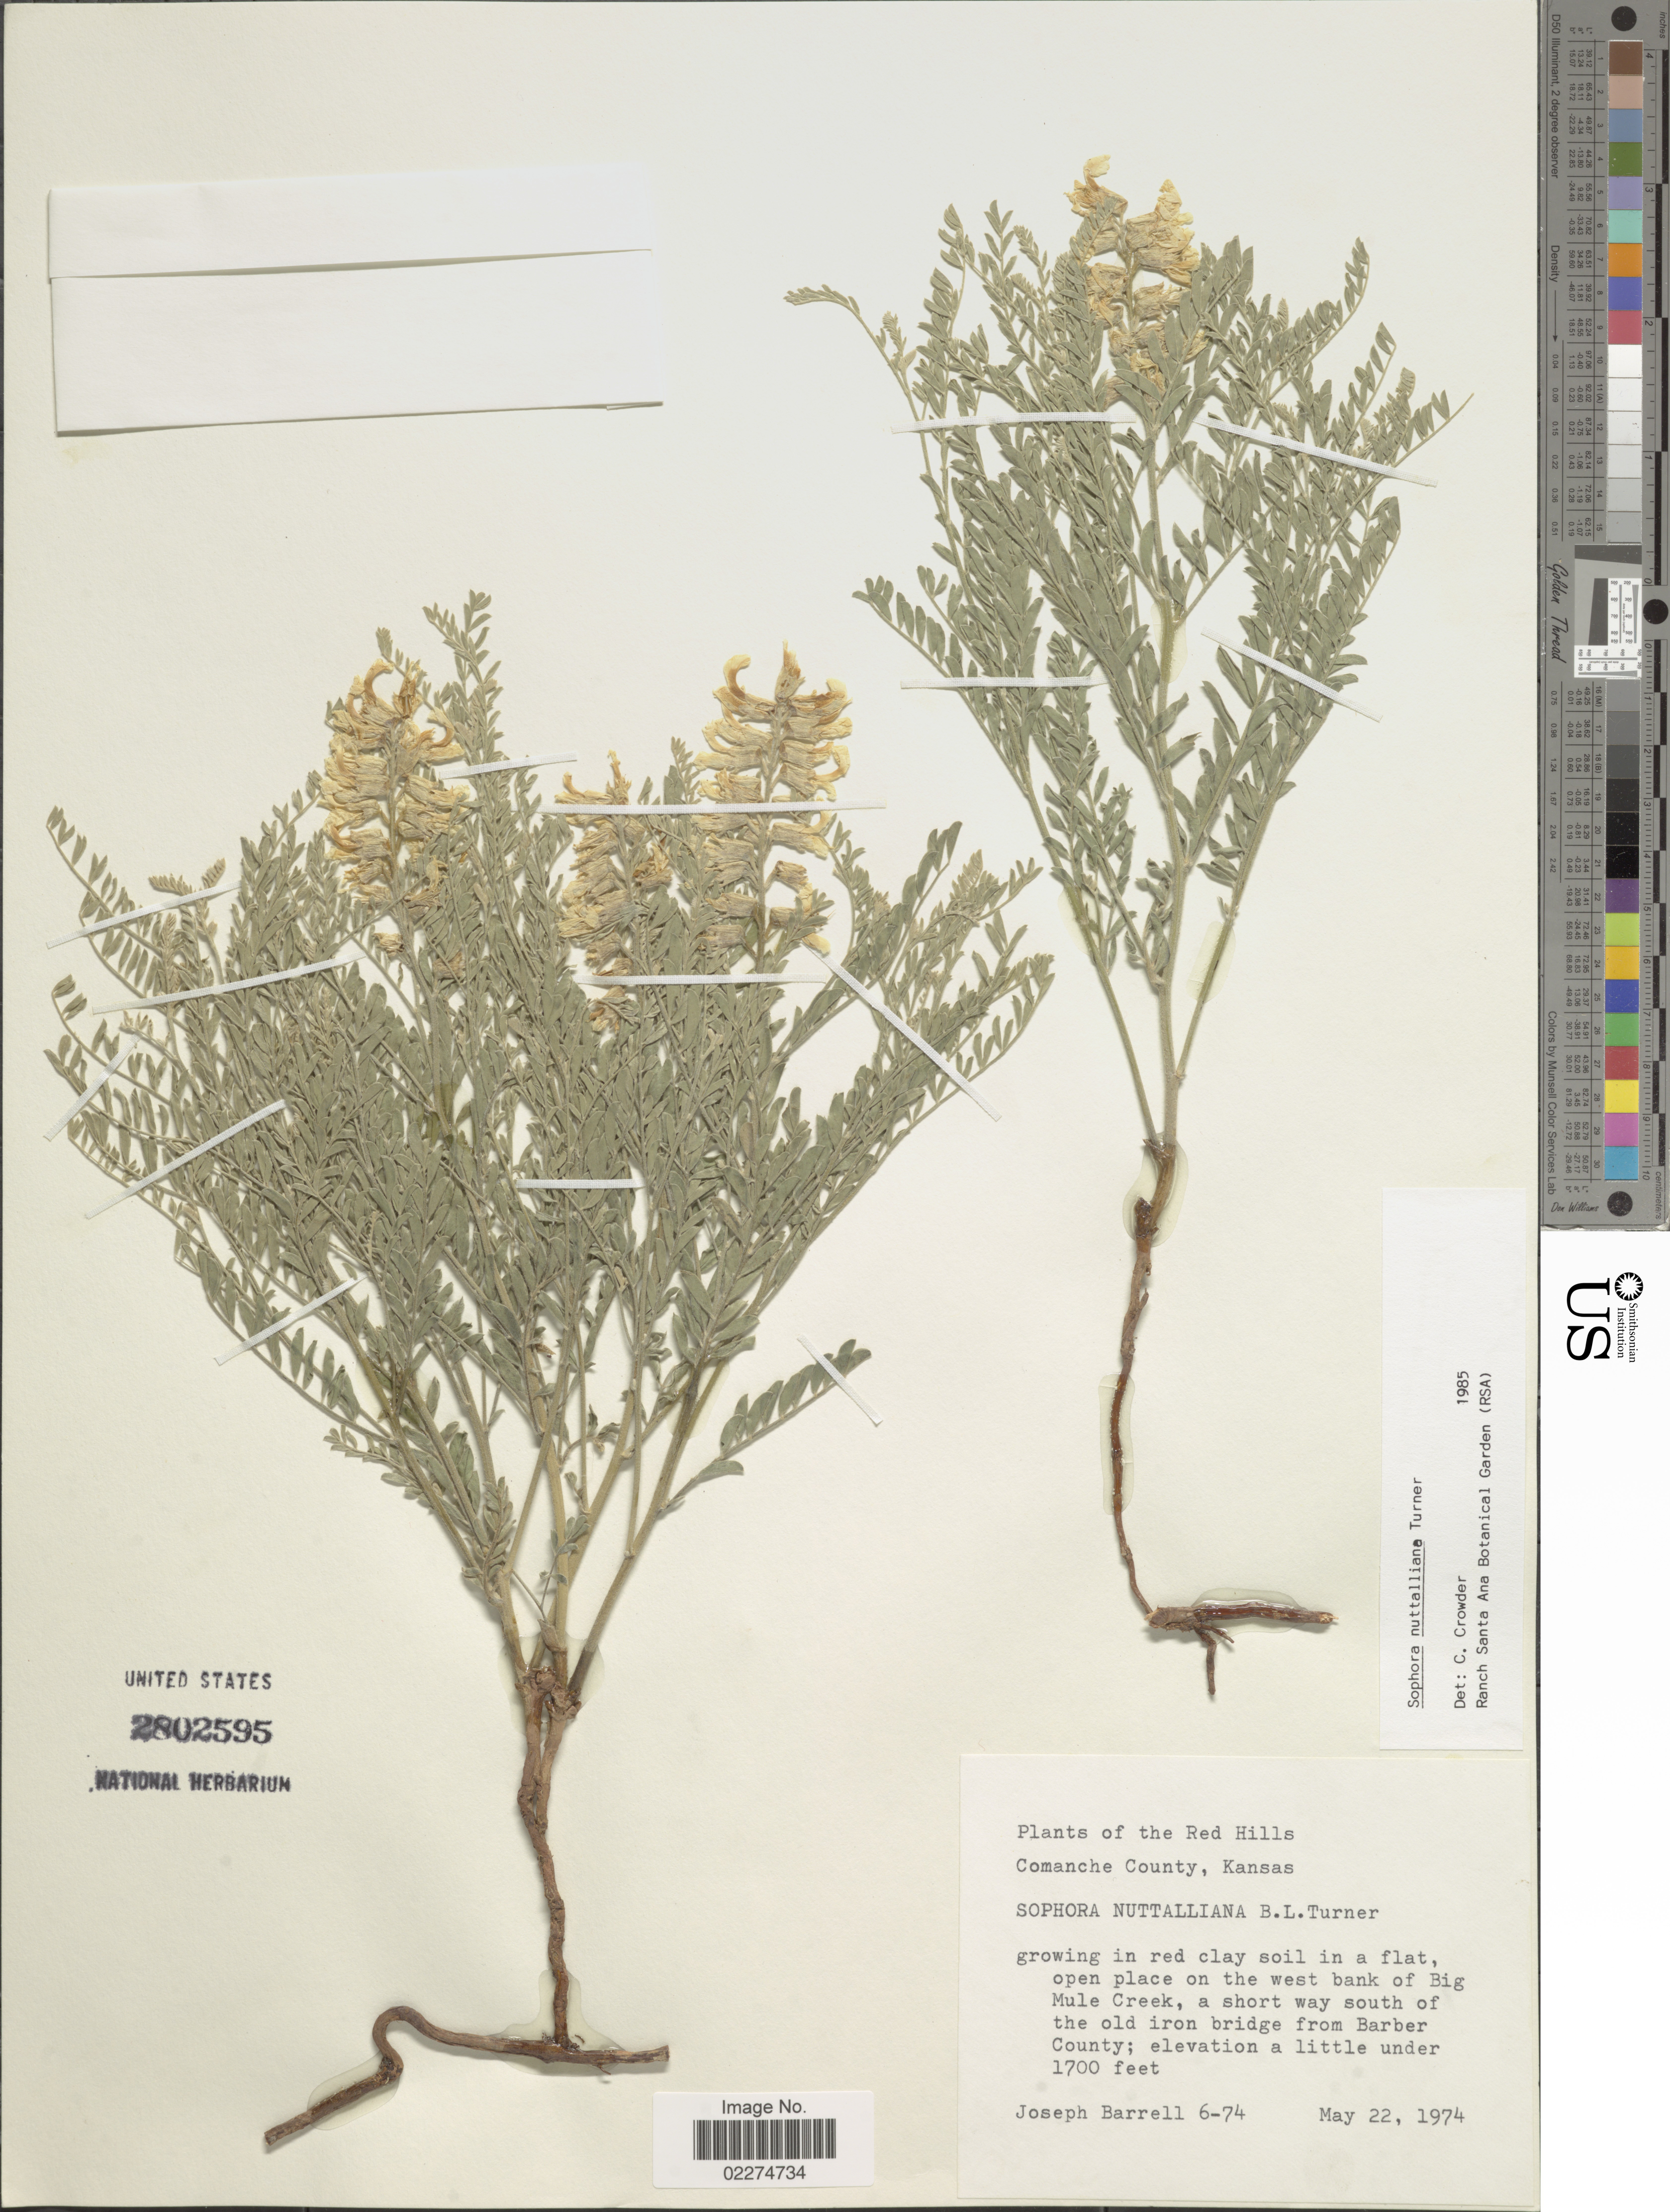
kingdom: Plantae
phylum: Tracheophyta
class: Magnoliopsida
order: Fabales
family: Fabaceae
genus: Sophora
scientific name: Sophora nuttalliana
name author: B.L. Turner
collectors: J. Barrell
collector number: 6-74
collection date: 1974-05-22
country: United States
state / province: Kansas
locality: The Red Hills, Comache County, Kansas, open place on the west bank of Big Mule Creek, a short way south of the old iron bridge from Barber County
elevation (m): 518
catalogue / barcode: US 2802595